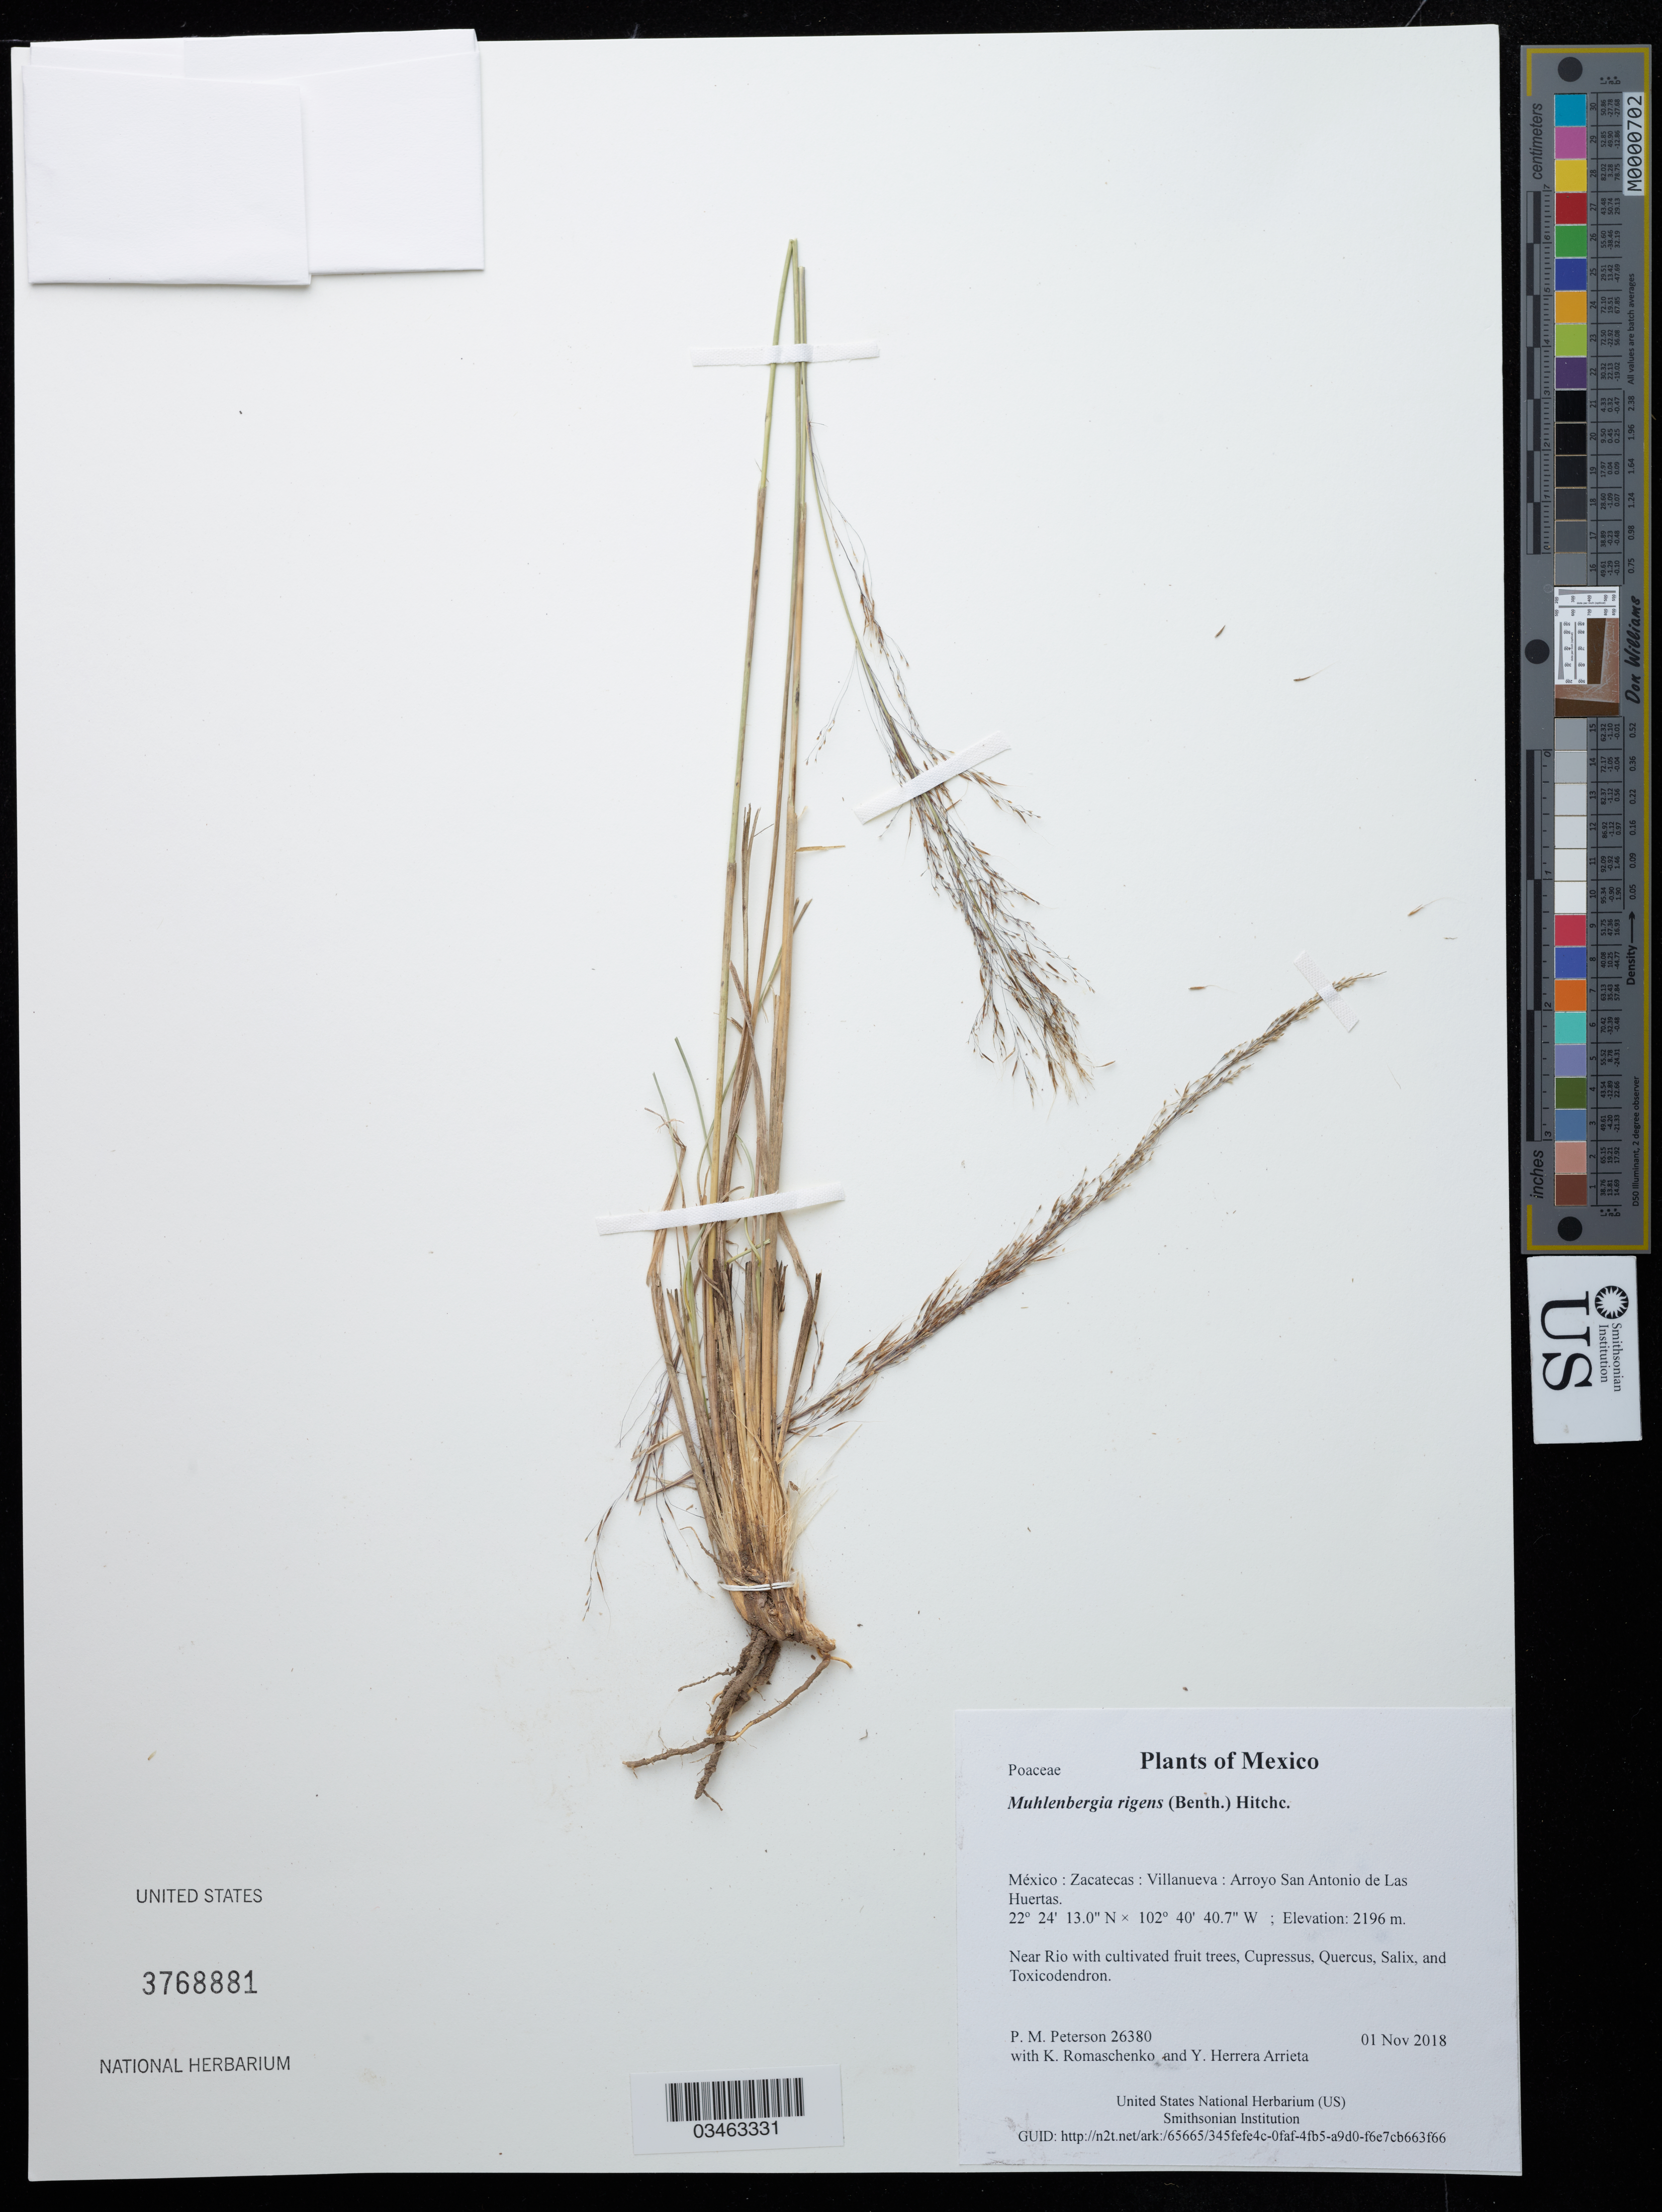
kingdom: Plantae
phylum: Tracheophyta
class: Liliopsida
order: Poales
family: Poaceae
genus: Muhlenbergia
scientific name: Muhlenbergia rigens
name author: (Benth.) Hitchc.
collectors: P. M. Peterson, K. Romaschenko & Y. Herrera Arrieta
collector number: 26380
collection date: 2018-11-01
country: México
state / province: Zacatecas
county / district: Villanueva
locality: Arroyo San Antonio de Las Huertas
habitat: Near Rio with cultivated fruit trees, Cupressus, Quercus, Salix, and Toxicodendron.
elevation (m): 2196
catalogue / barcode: US 3768881